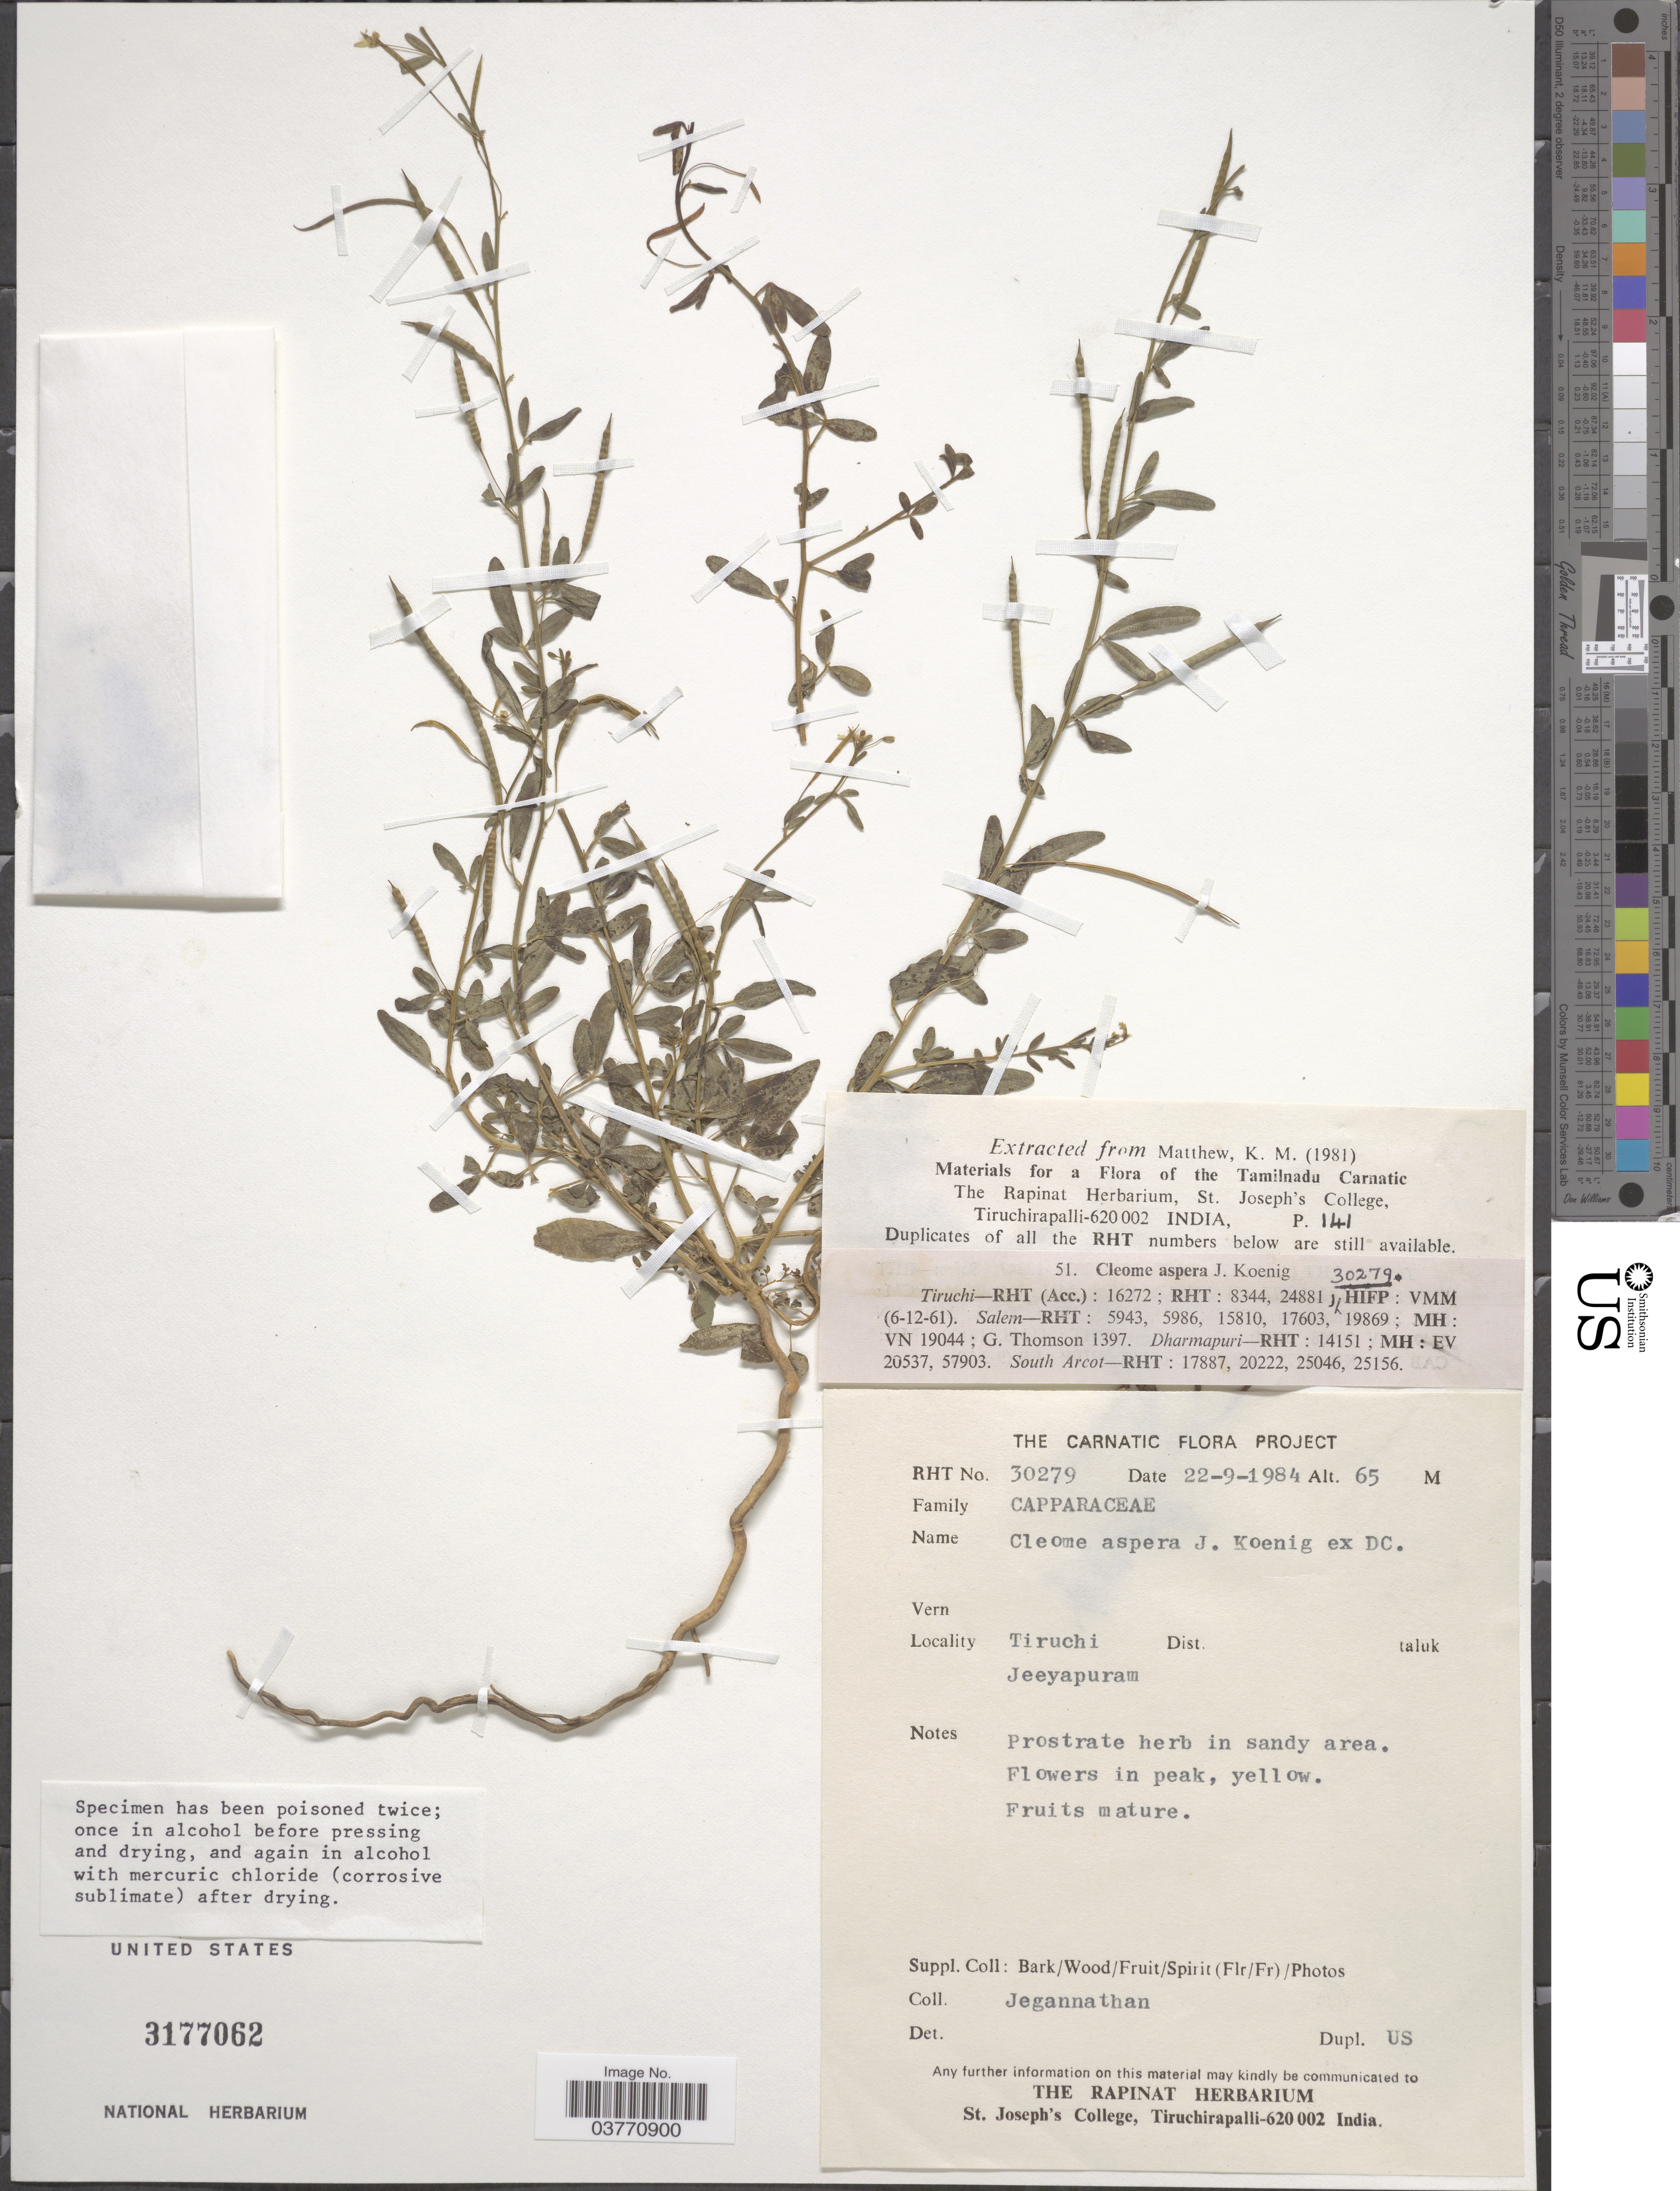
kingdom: Plantae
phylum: Tracheophyta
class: Magnoliopsida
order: Brassicales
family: Cleomaceae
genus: Corynandra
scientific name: Corynandra aspera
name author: (J. Koenig ex DC.) Roalson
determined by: Strong, Mark T., (BOT), Smithsonian Institution - National Museum of Natural History (UNITED STATES)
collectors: Jegannathan, --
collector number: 30279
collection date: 1984-09-22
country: India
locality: Tiruchi Dist. taluk Jeeyapuram.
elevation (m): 65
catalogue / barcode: US 3177062